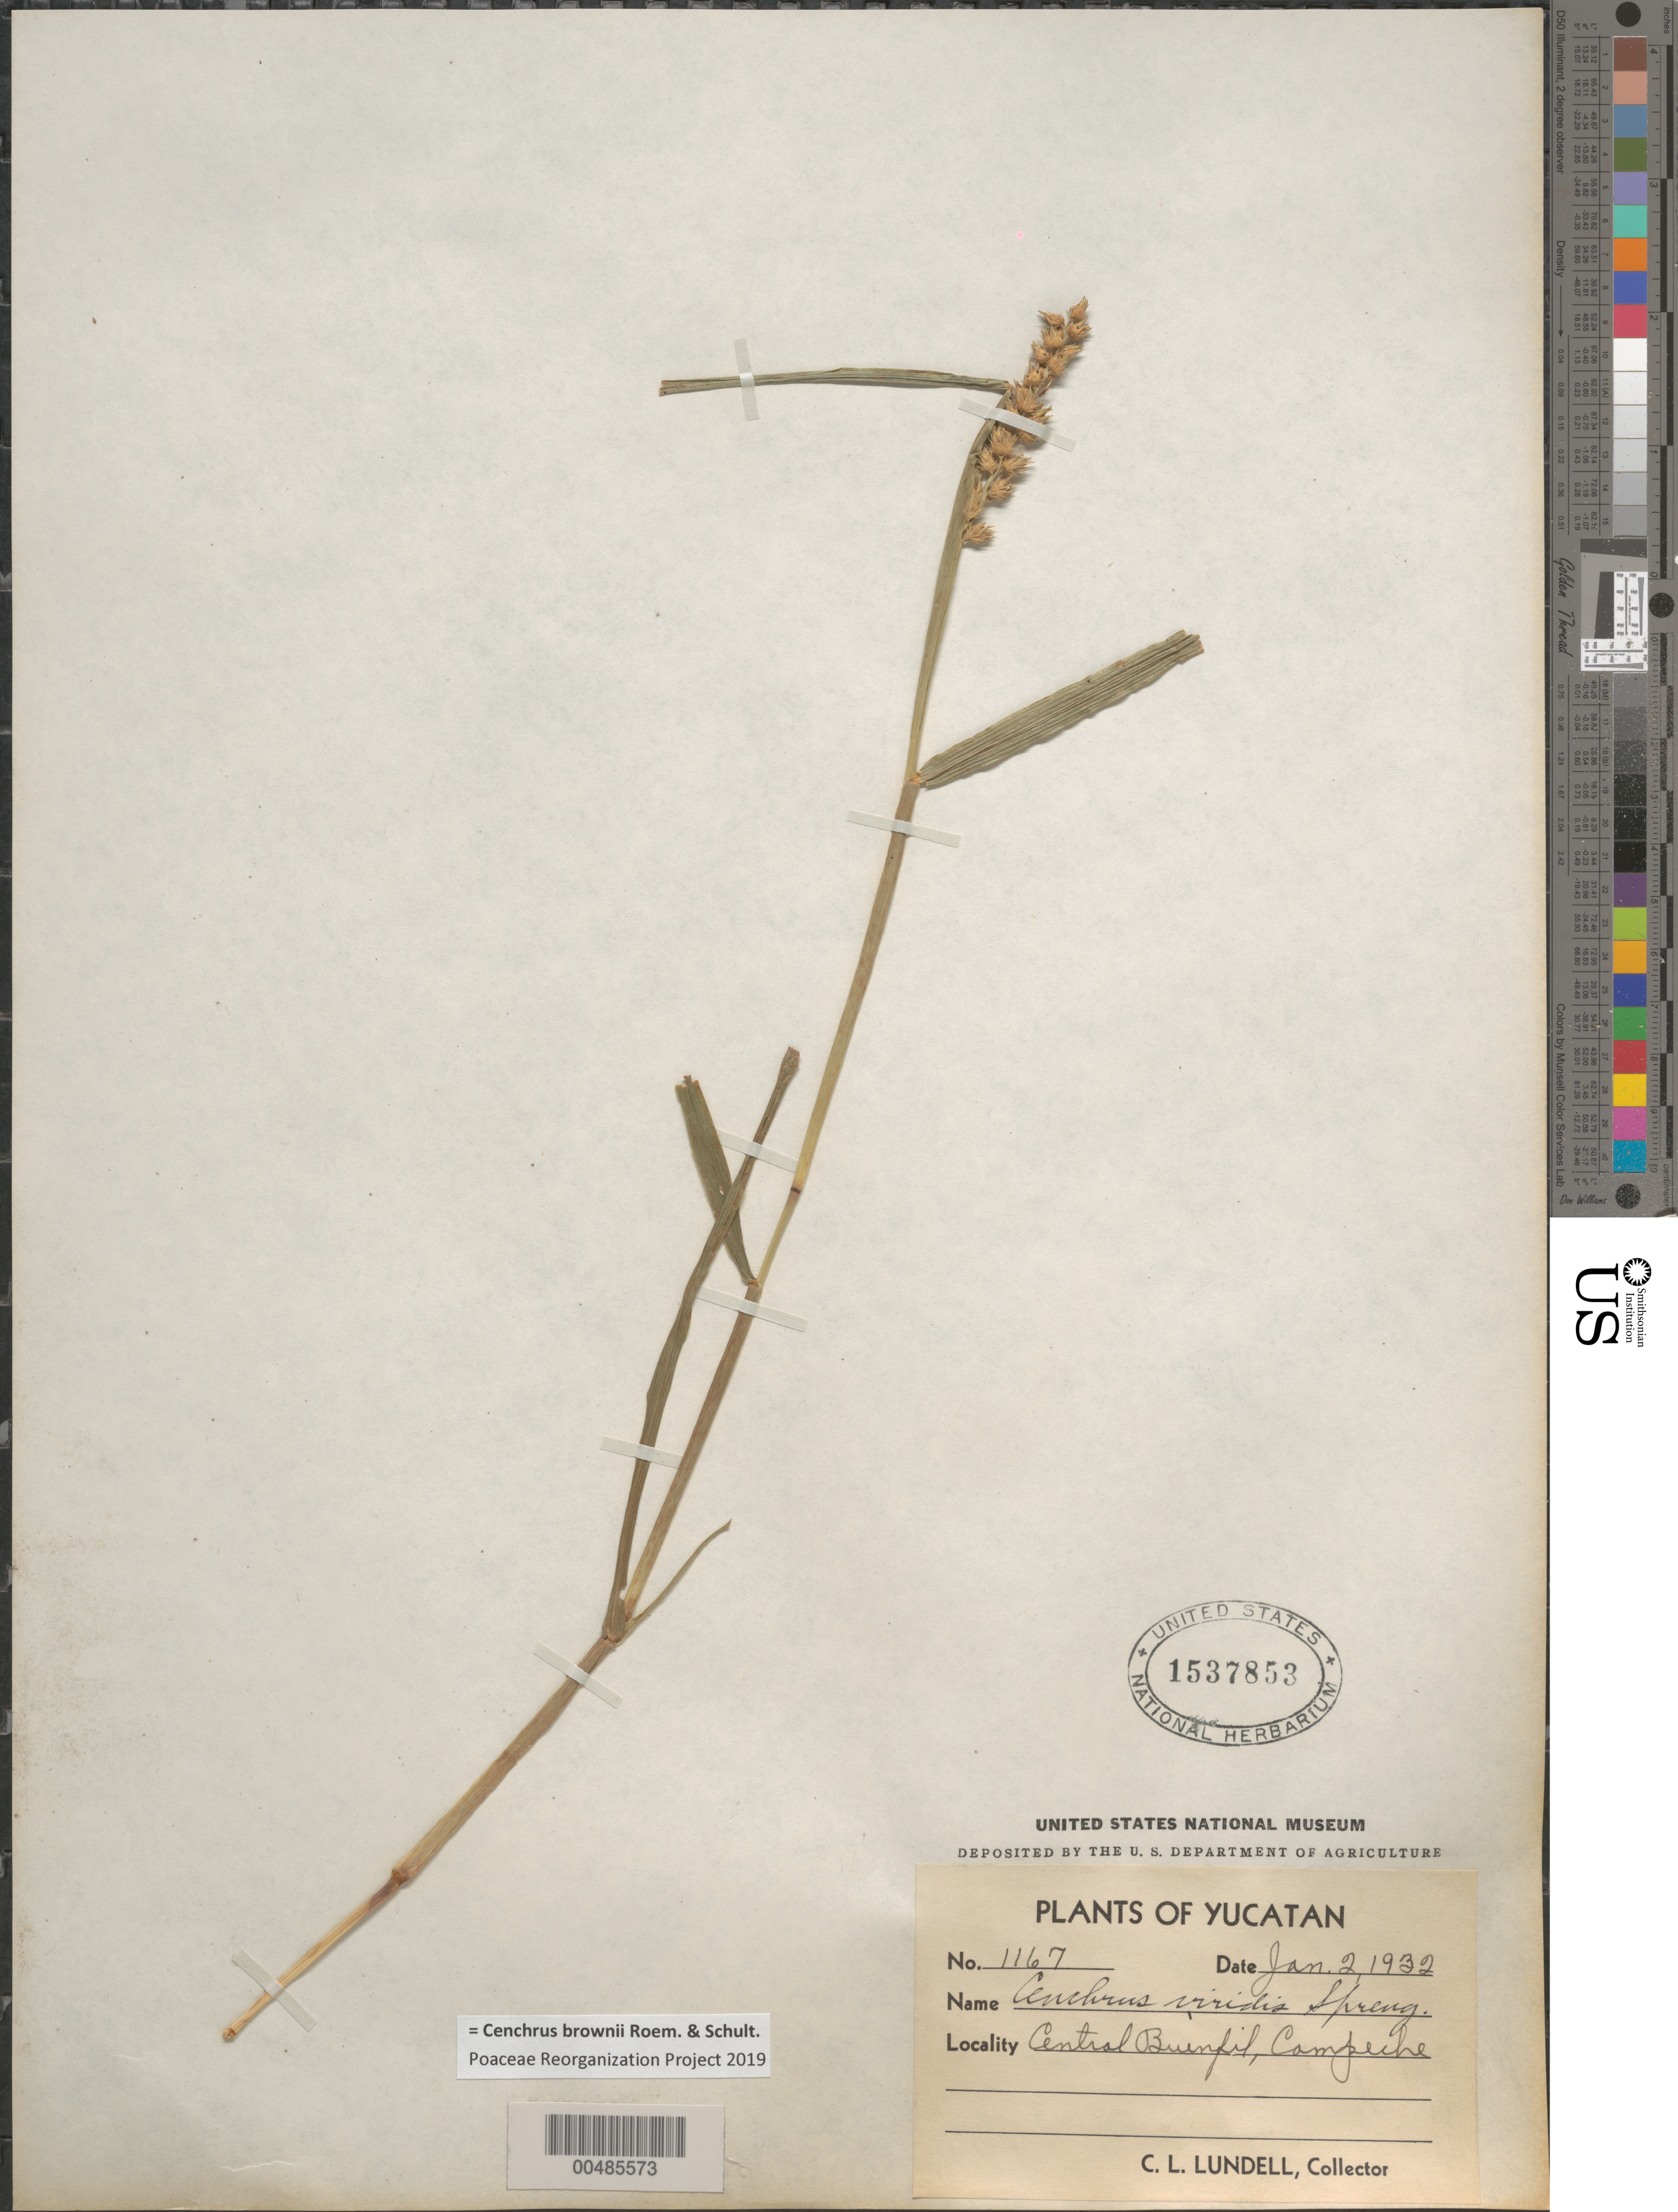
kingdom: Plantae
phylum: Tracheophyta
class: Liliopsida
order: Poales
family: Poaceae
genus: Cenchrus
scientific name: Cenchrus brownii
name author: Roem. & Schult.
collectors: C. L. Lundell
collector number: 1167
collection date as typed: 2 Jan 1932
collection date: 1932-01-02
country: Mexico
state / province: Chiapas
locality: Yucatan [Peninsula], Central Buenfil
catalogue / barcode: US 1537853